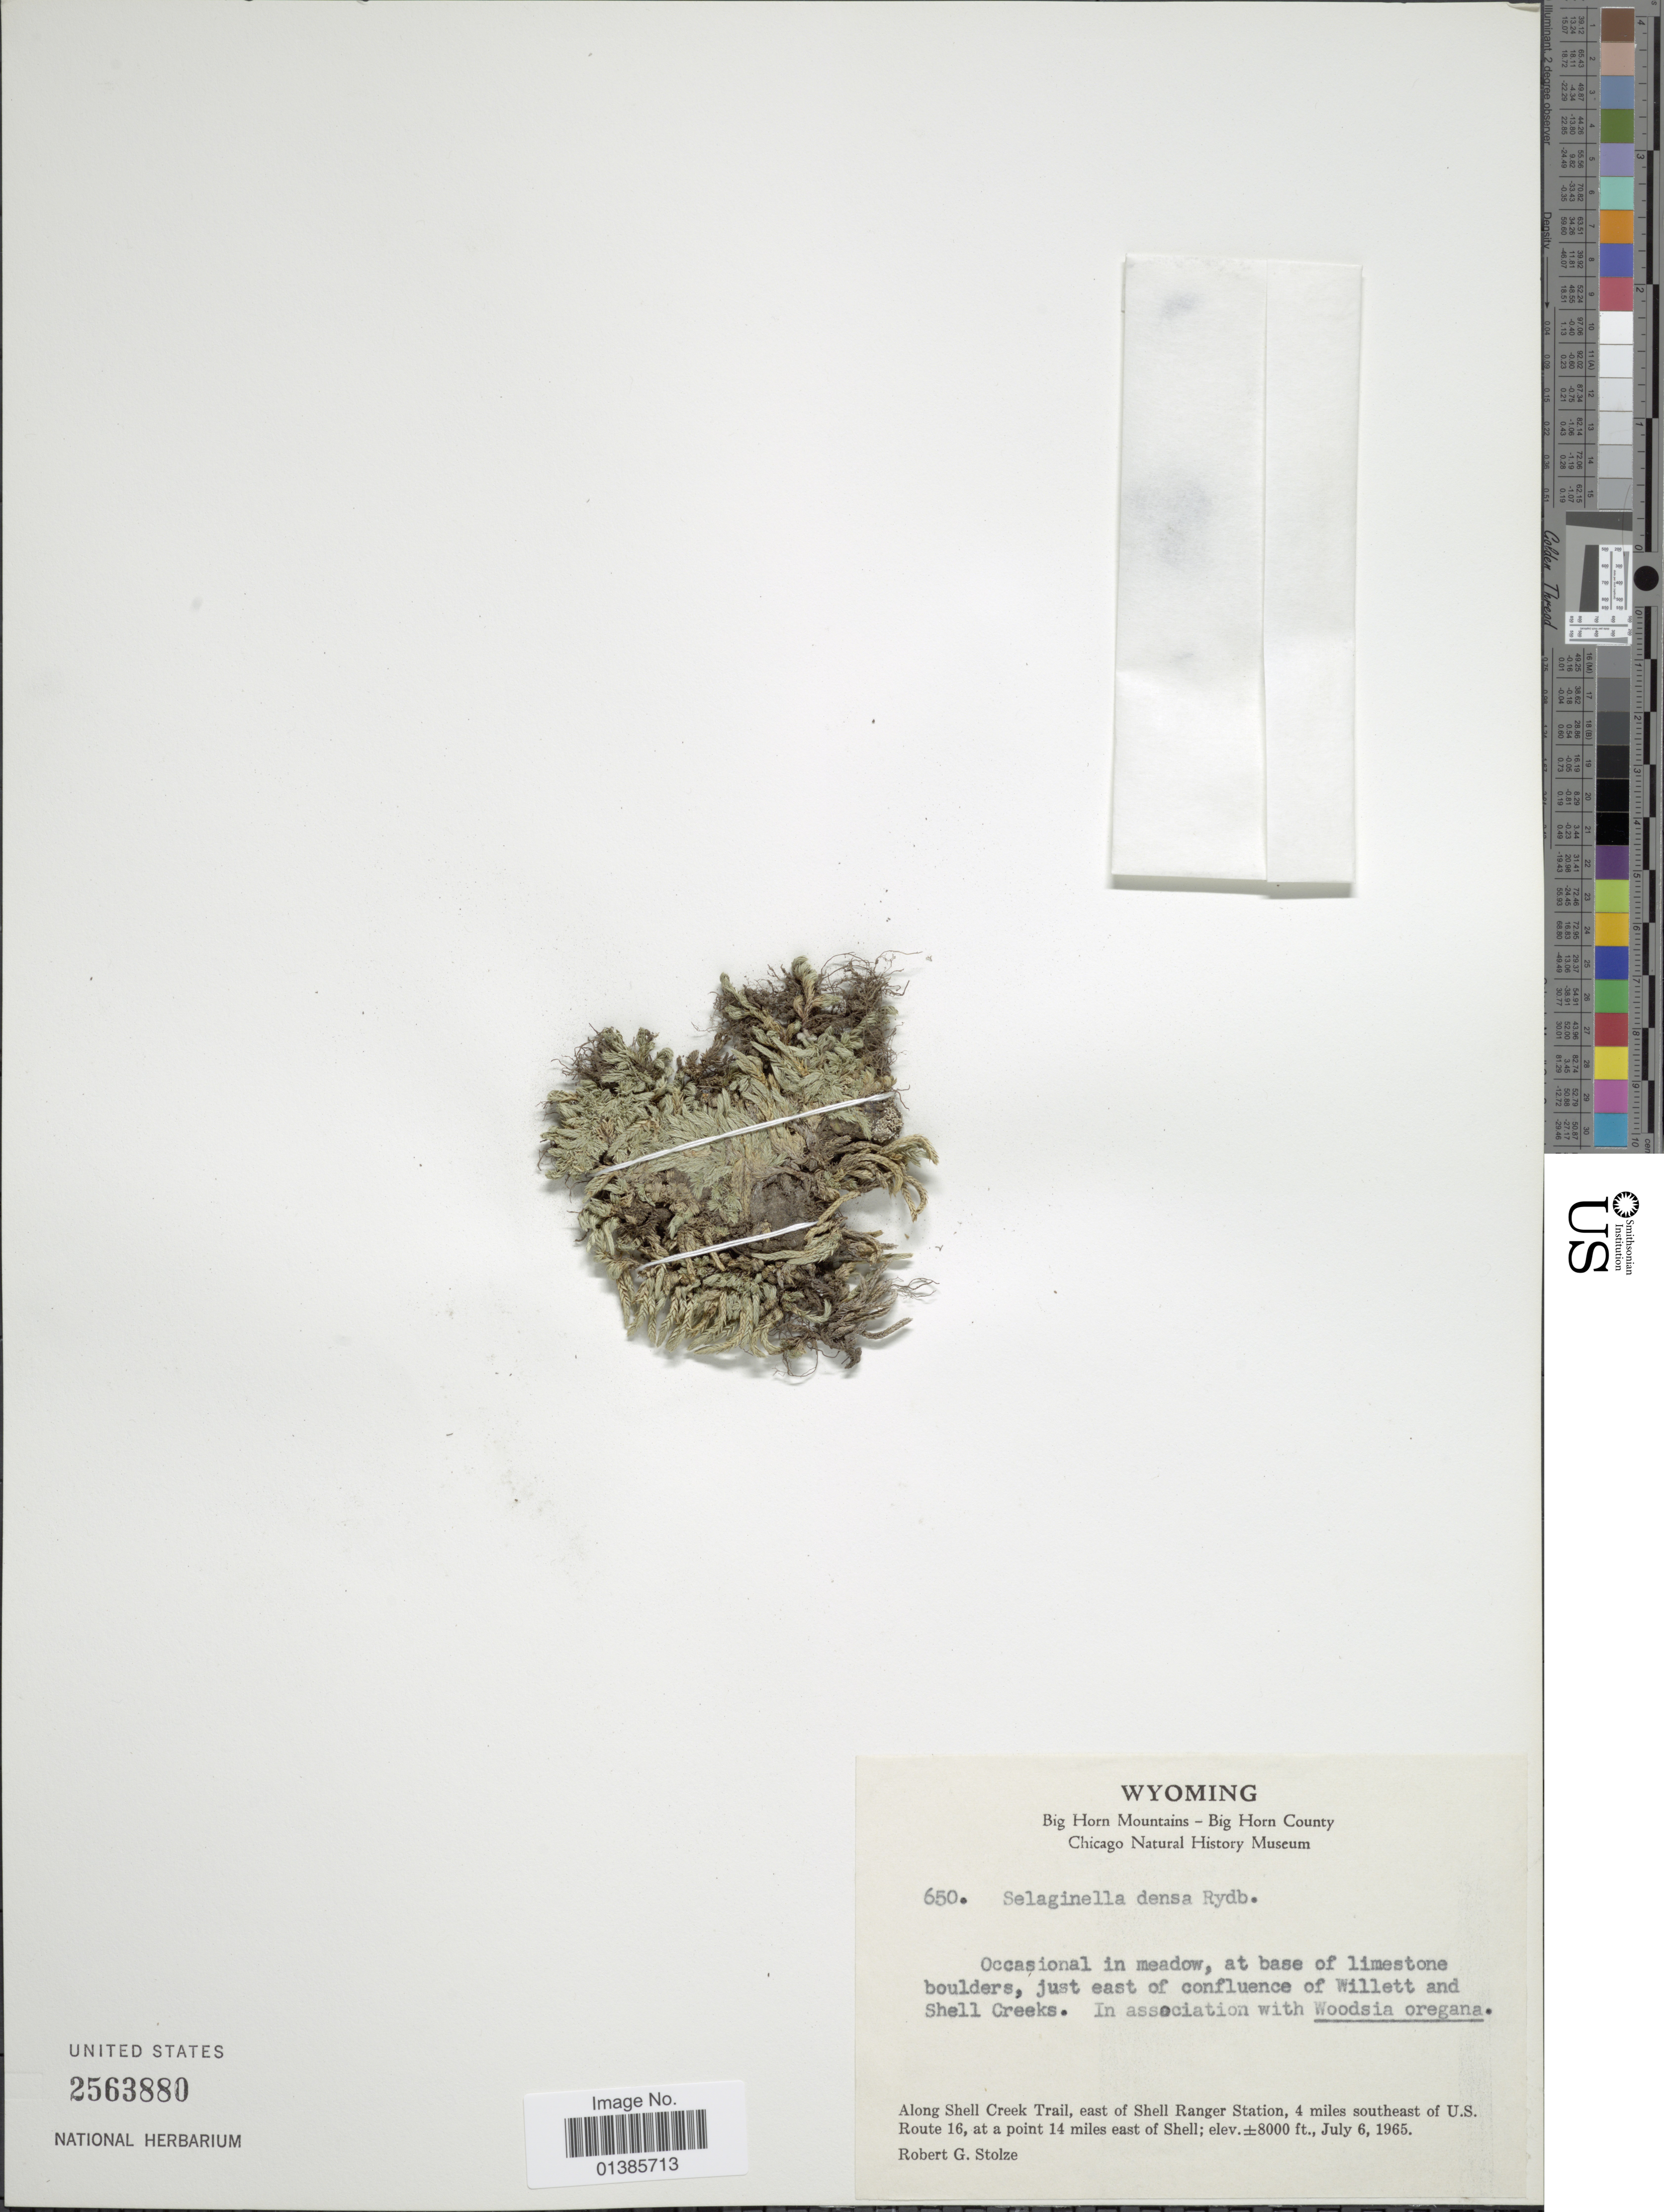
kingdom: Plantae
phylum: Tracheophyta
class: Lycopodiopsida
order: Selaginellales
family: Selaginellaceae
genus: Selaginella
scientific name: Selaginella densa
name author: Rydb.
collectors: R. G. Stolze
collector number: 650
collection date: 1965-07-06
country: United States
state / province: Wyoming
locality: Big Horn Mountains- Big Horn County. Along Shell Creek Trail, east of Shell Ranger Station, 4 miles southeast of U.S. Route 16, at a point 14 miles east of Shell.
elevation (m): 2438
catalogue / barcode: US 2563880